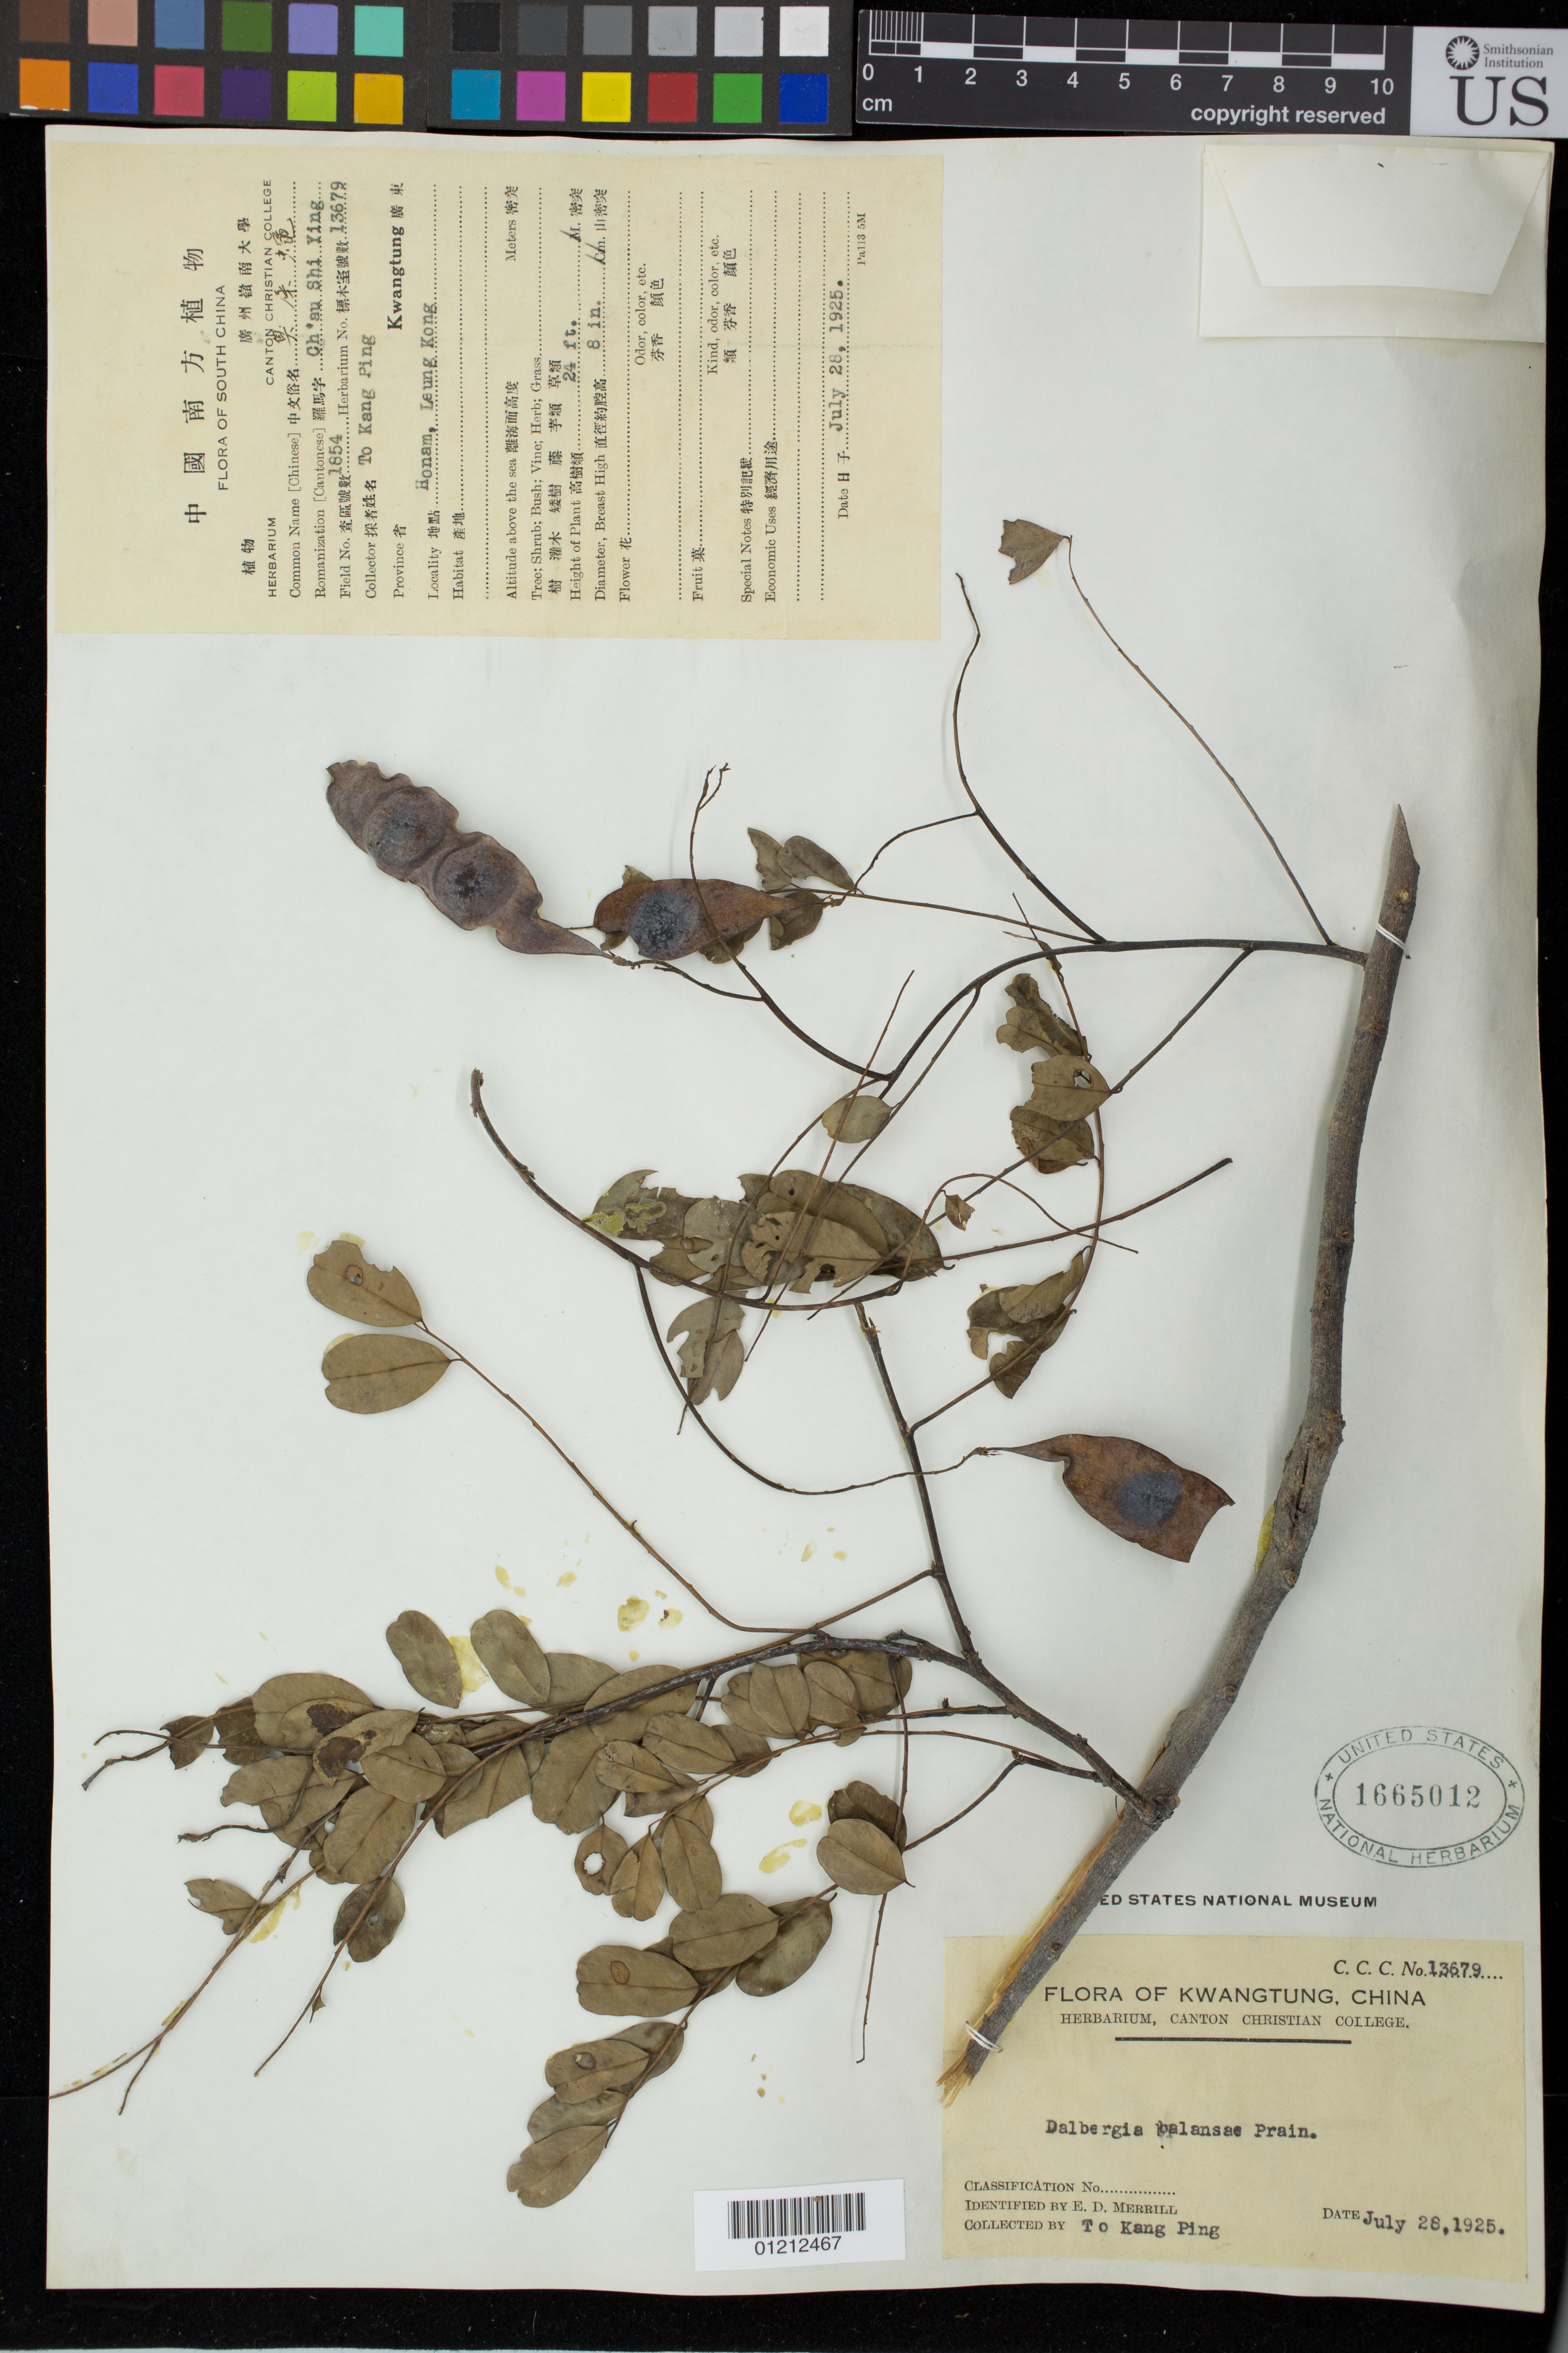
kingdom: Plantae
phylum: Tracheophyta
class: Magnoliopsida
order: Fabales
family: Fabaceae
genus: Dalbergia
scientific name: Dalbergia balansae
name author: Prain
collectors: T. Ping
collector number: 1854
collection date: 1925-07-28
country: China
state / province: Guangdong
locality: Honam, Leung Kong.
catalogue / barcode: US 1665012